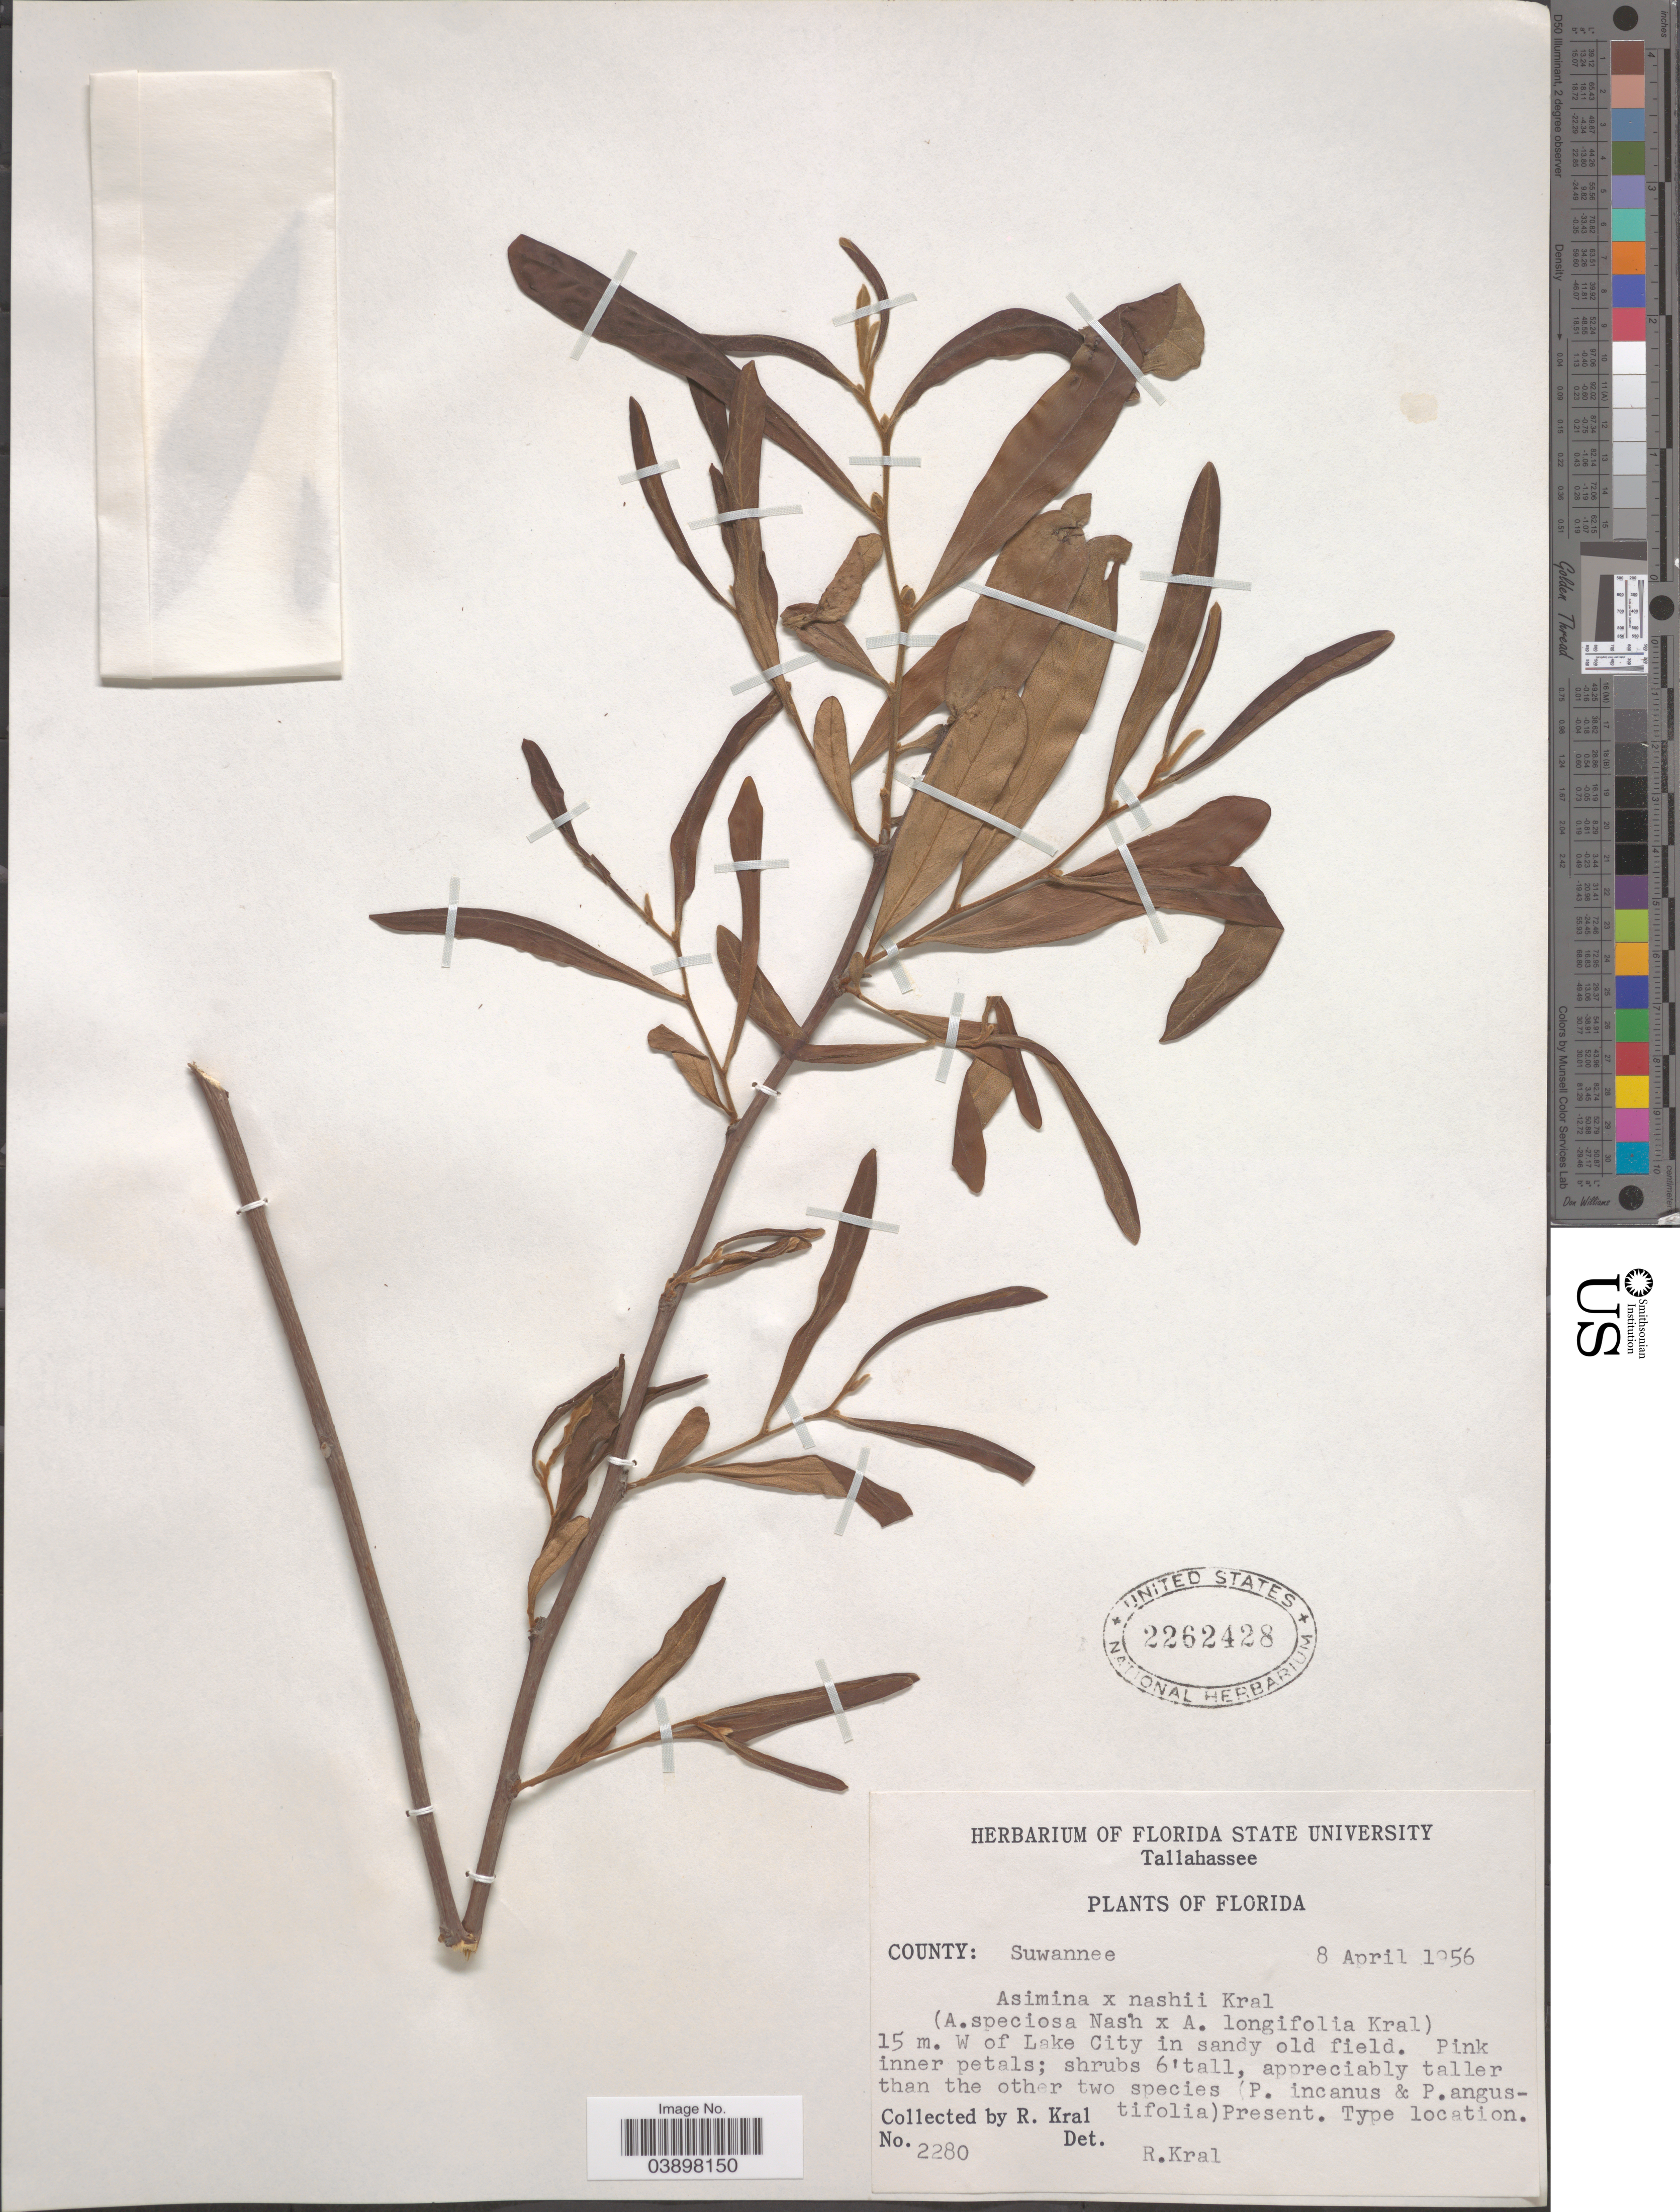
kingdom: Plantae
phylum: Tracheophyta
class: Magnoliopsida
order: Magnoliales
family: Annonaceae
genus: Asimina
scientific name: Asimina x nashii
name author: Kral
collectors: R. Kral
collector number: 2280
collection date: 1956-04-08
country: United States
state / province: Florida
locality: County: Suwannee. 15 m. W of Lake City.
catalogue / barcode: US 2262428